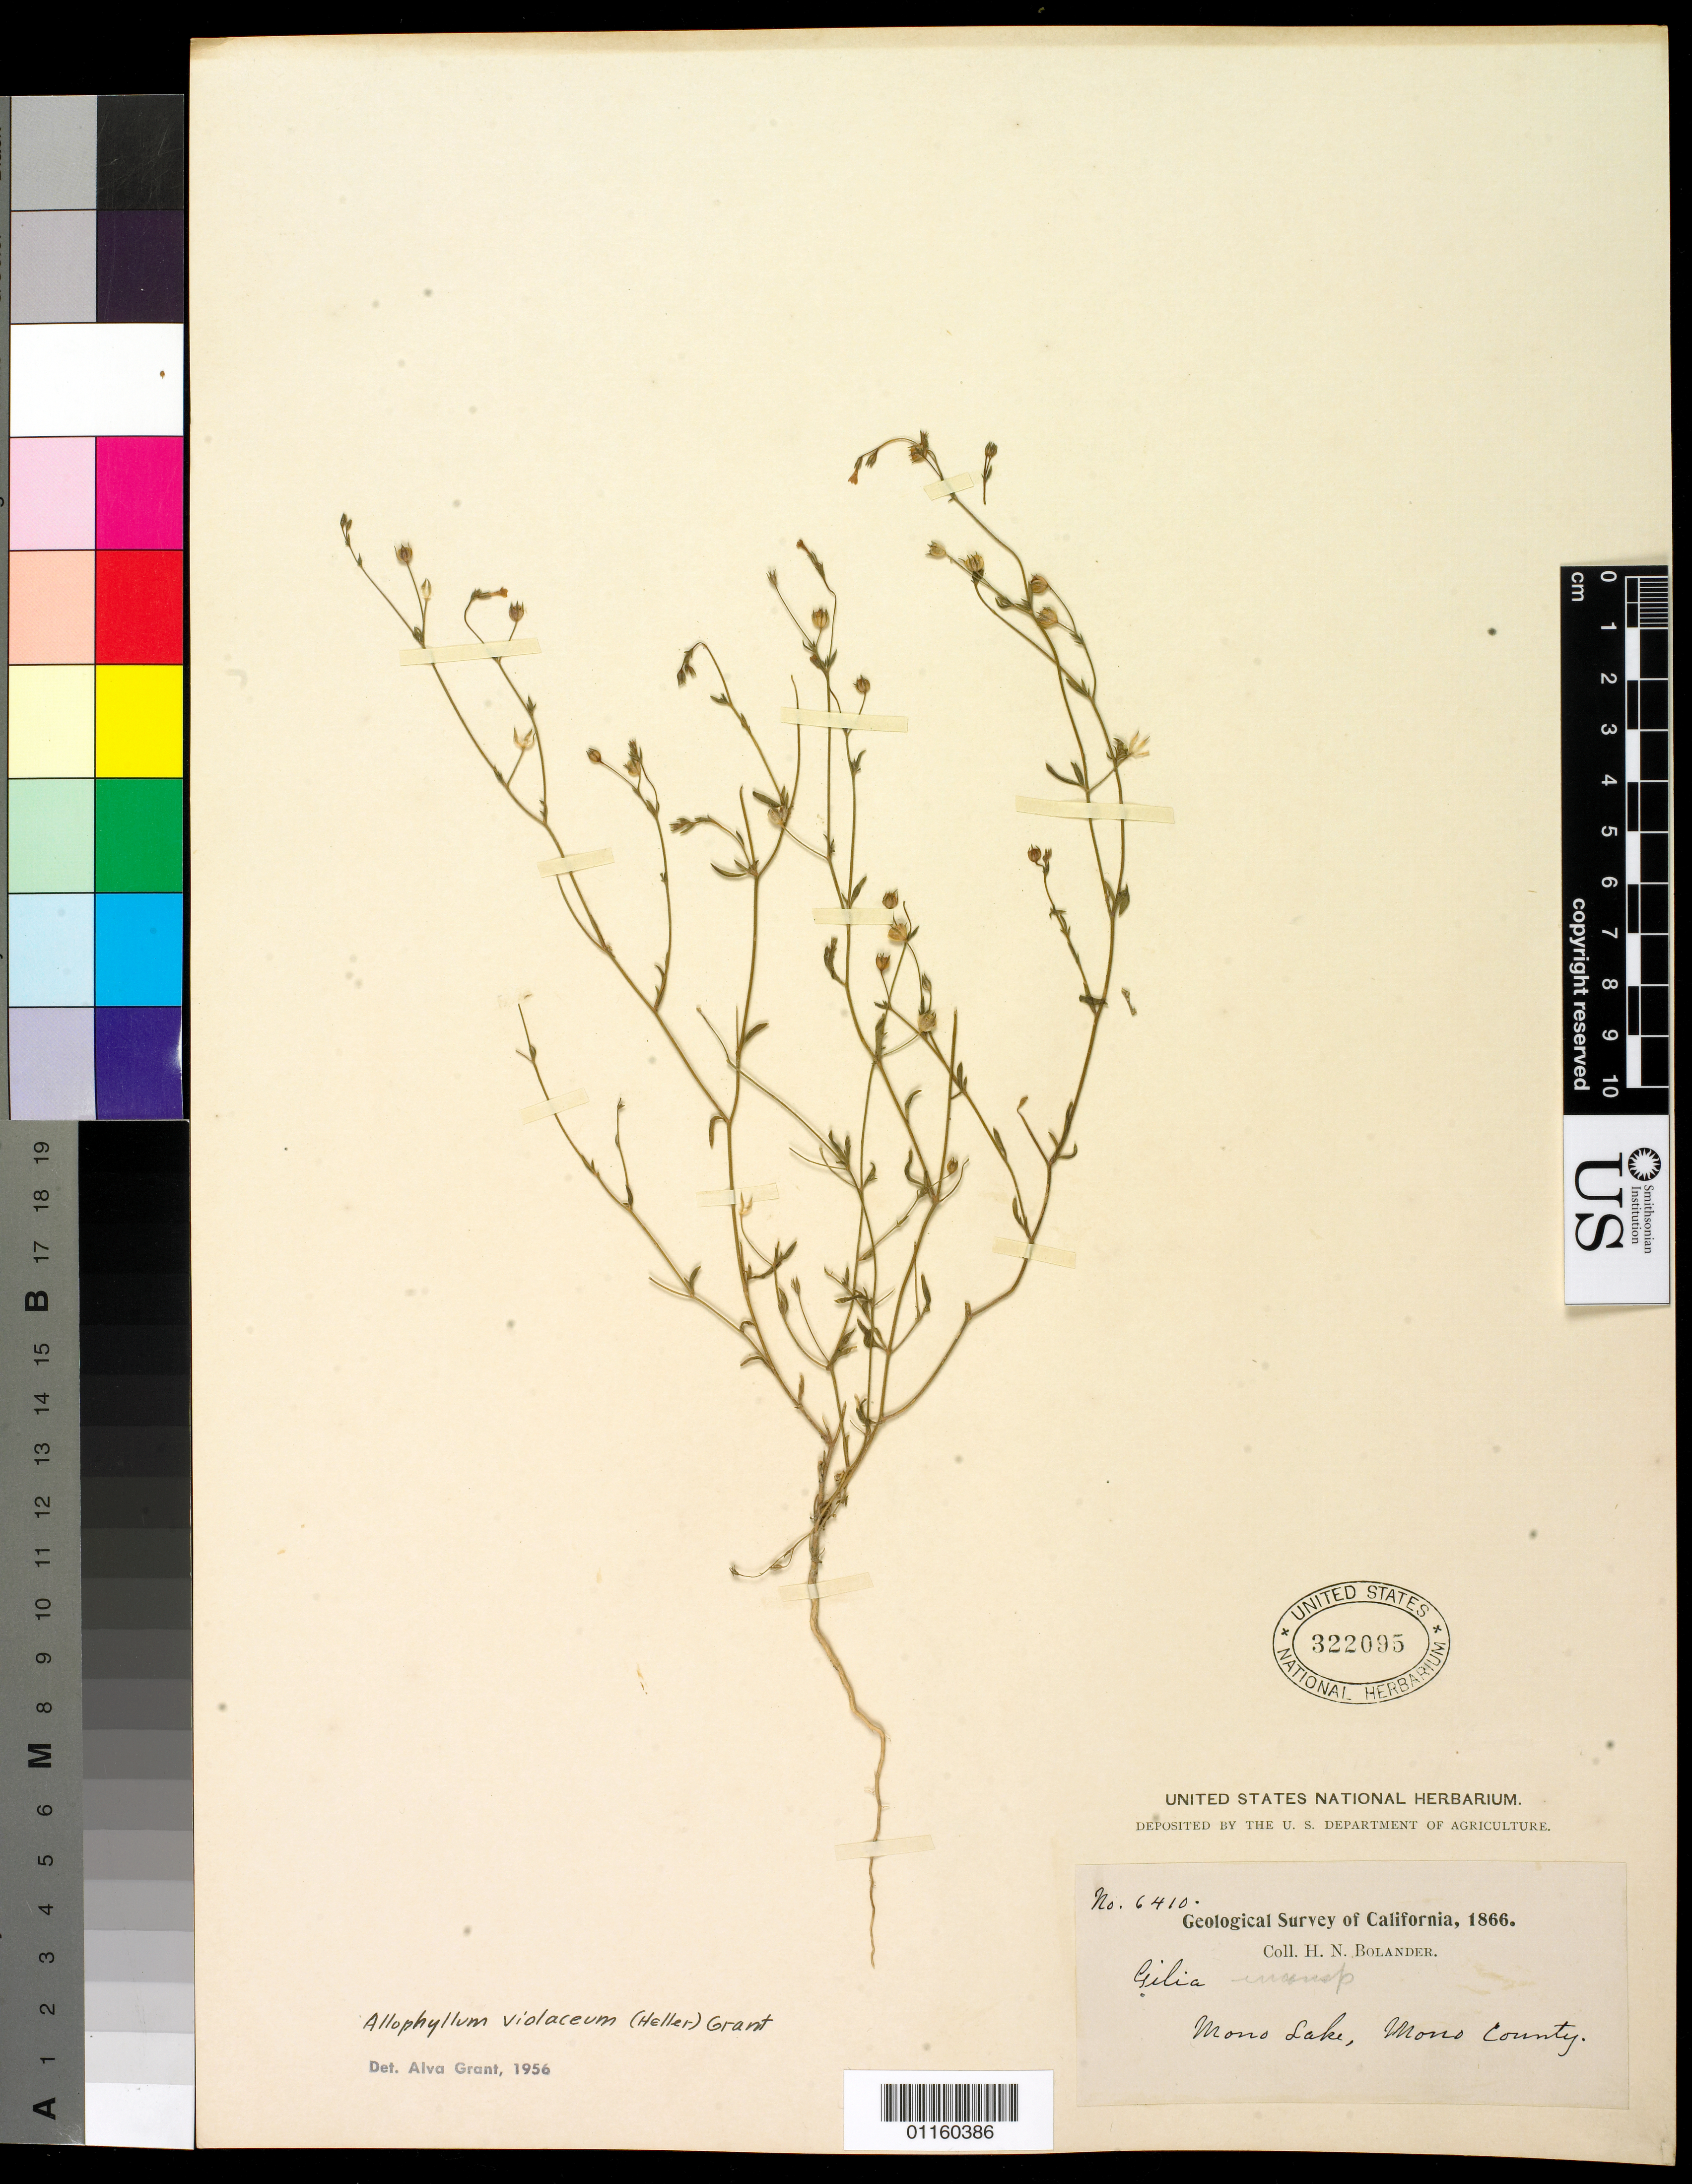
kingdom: Plantae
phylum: Tracheophyta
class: Magnoliopsida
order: Ericales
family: Polemoniaceae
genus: Allophyllum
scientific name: Allophyllum violaceum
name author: (A. Heller) A.D. Grant & V.E. Grant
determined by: Grant, A.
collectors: H. Bolander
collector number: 6410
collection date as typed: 1866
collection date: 1866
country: United States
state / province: California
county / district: Mono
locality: Mono Lake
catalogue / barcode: US 322095